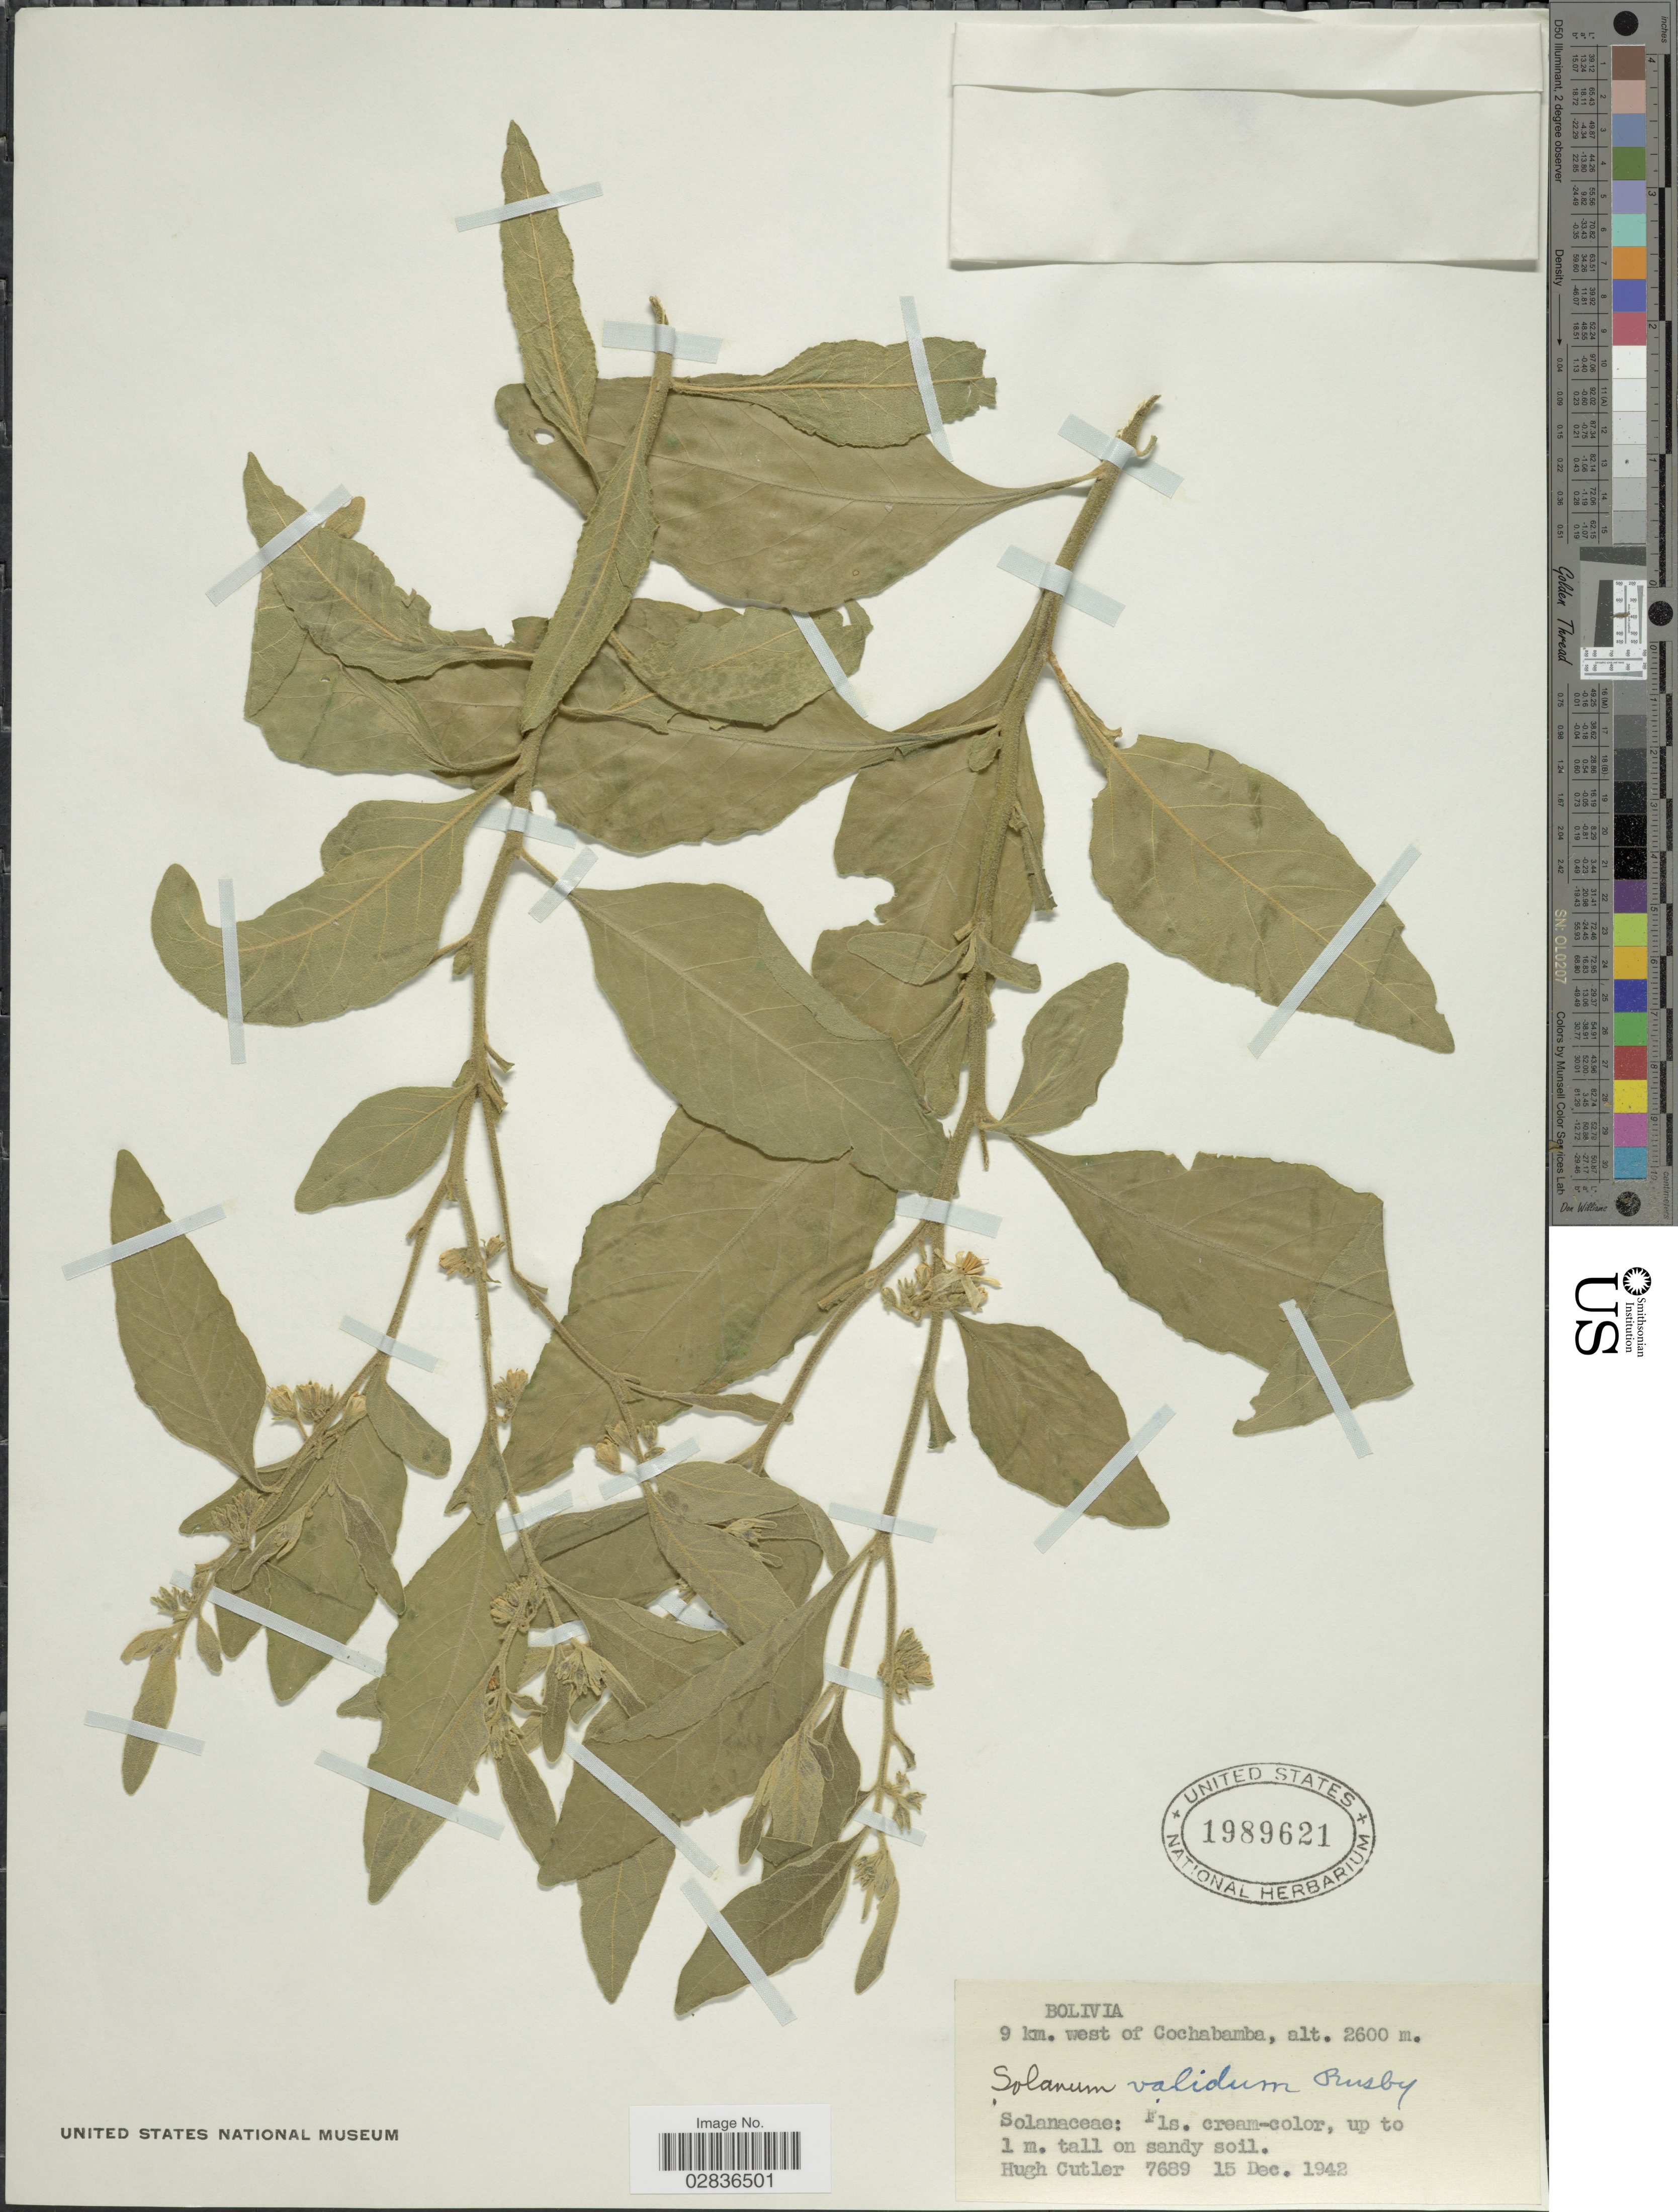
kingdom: Plantae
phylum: Tracheophyta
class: Magnoliopsida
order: Solanales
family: Solanaceae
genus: Solanum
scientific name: Solanum pseudocapsicum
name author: L.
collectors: H. C. Cutler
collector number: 7689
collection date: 1942-12-15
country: Bolivia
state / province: Cochabamba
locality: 9 km. west of Cochabamba.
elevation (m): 2600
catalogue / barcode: US 1989621